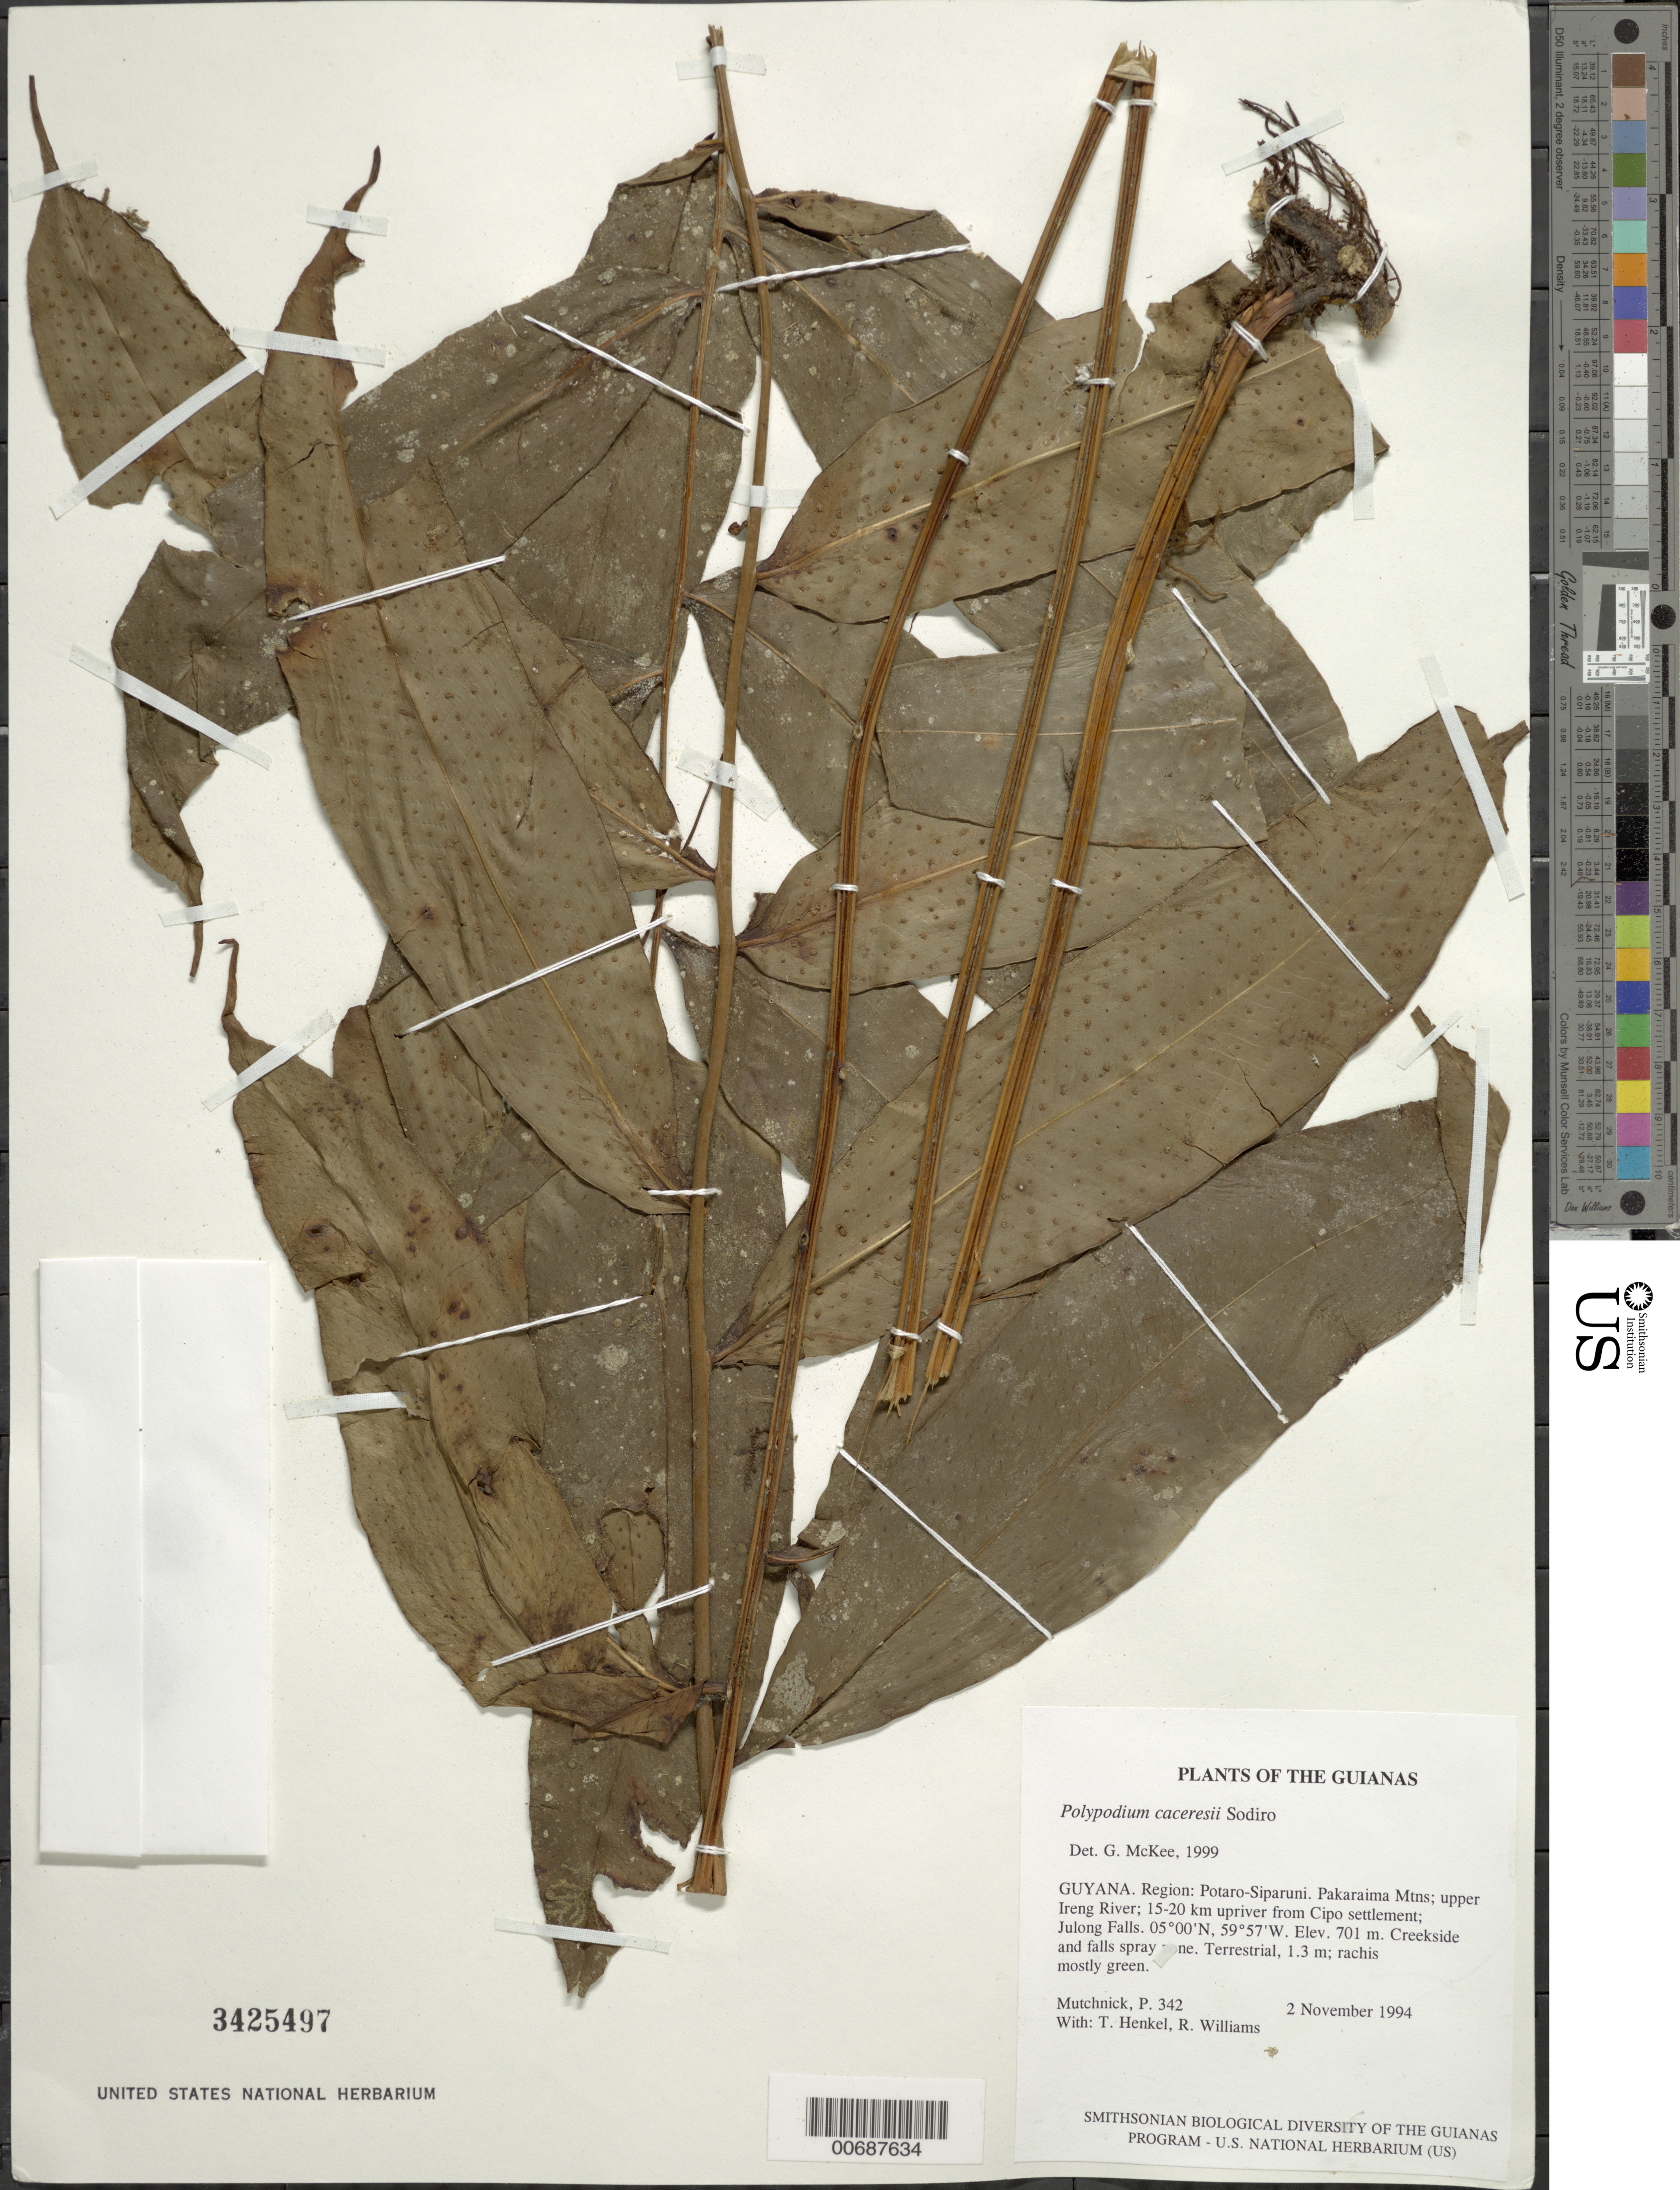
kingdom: Plantae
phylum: Tracheophyta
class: Polypodiopsida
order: Polypodiales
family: Polypodiaceae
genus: Serpocaulon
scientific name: Serpocaulon caceresii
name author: A.R. Sm.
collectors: P. Mutchnick, T. Henkel & R. Williams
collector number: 342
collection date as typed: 2 November 1994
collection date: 1994-11-02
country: Guyana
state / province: Potaro-Siparuni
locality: Pakaraima Mtns; upper Ireng River; 15-20 km upriver from Cipo settlement; Julong Falls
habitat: Creekside and falls spray zone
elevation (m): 701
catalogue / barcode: US 3425497